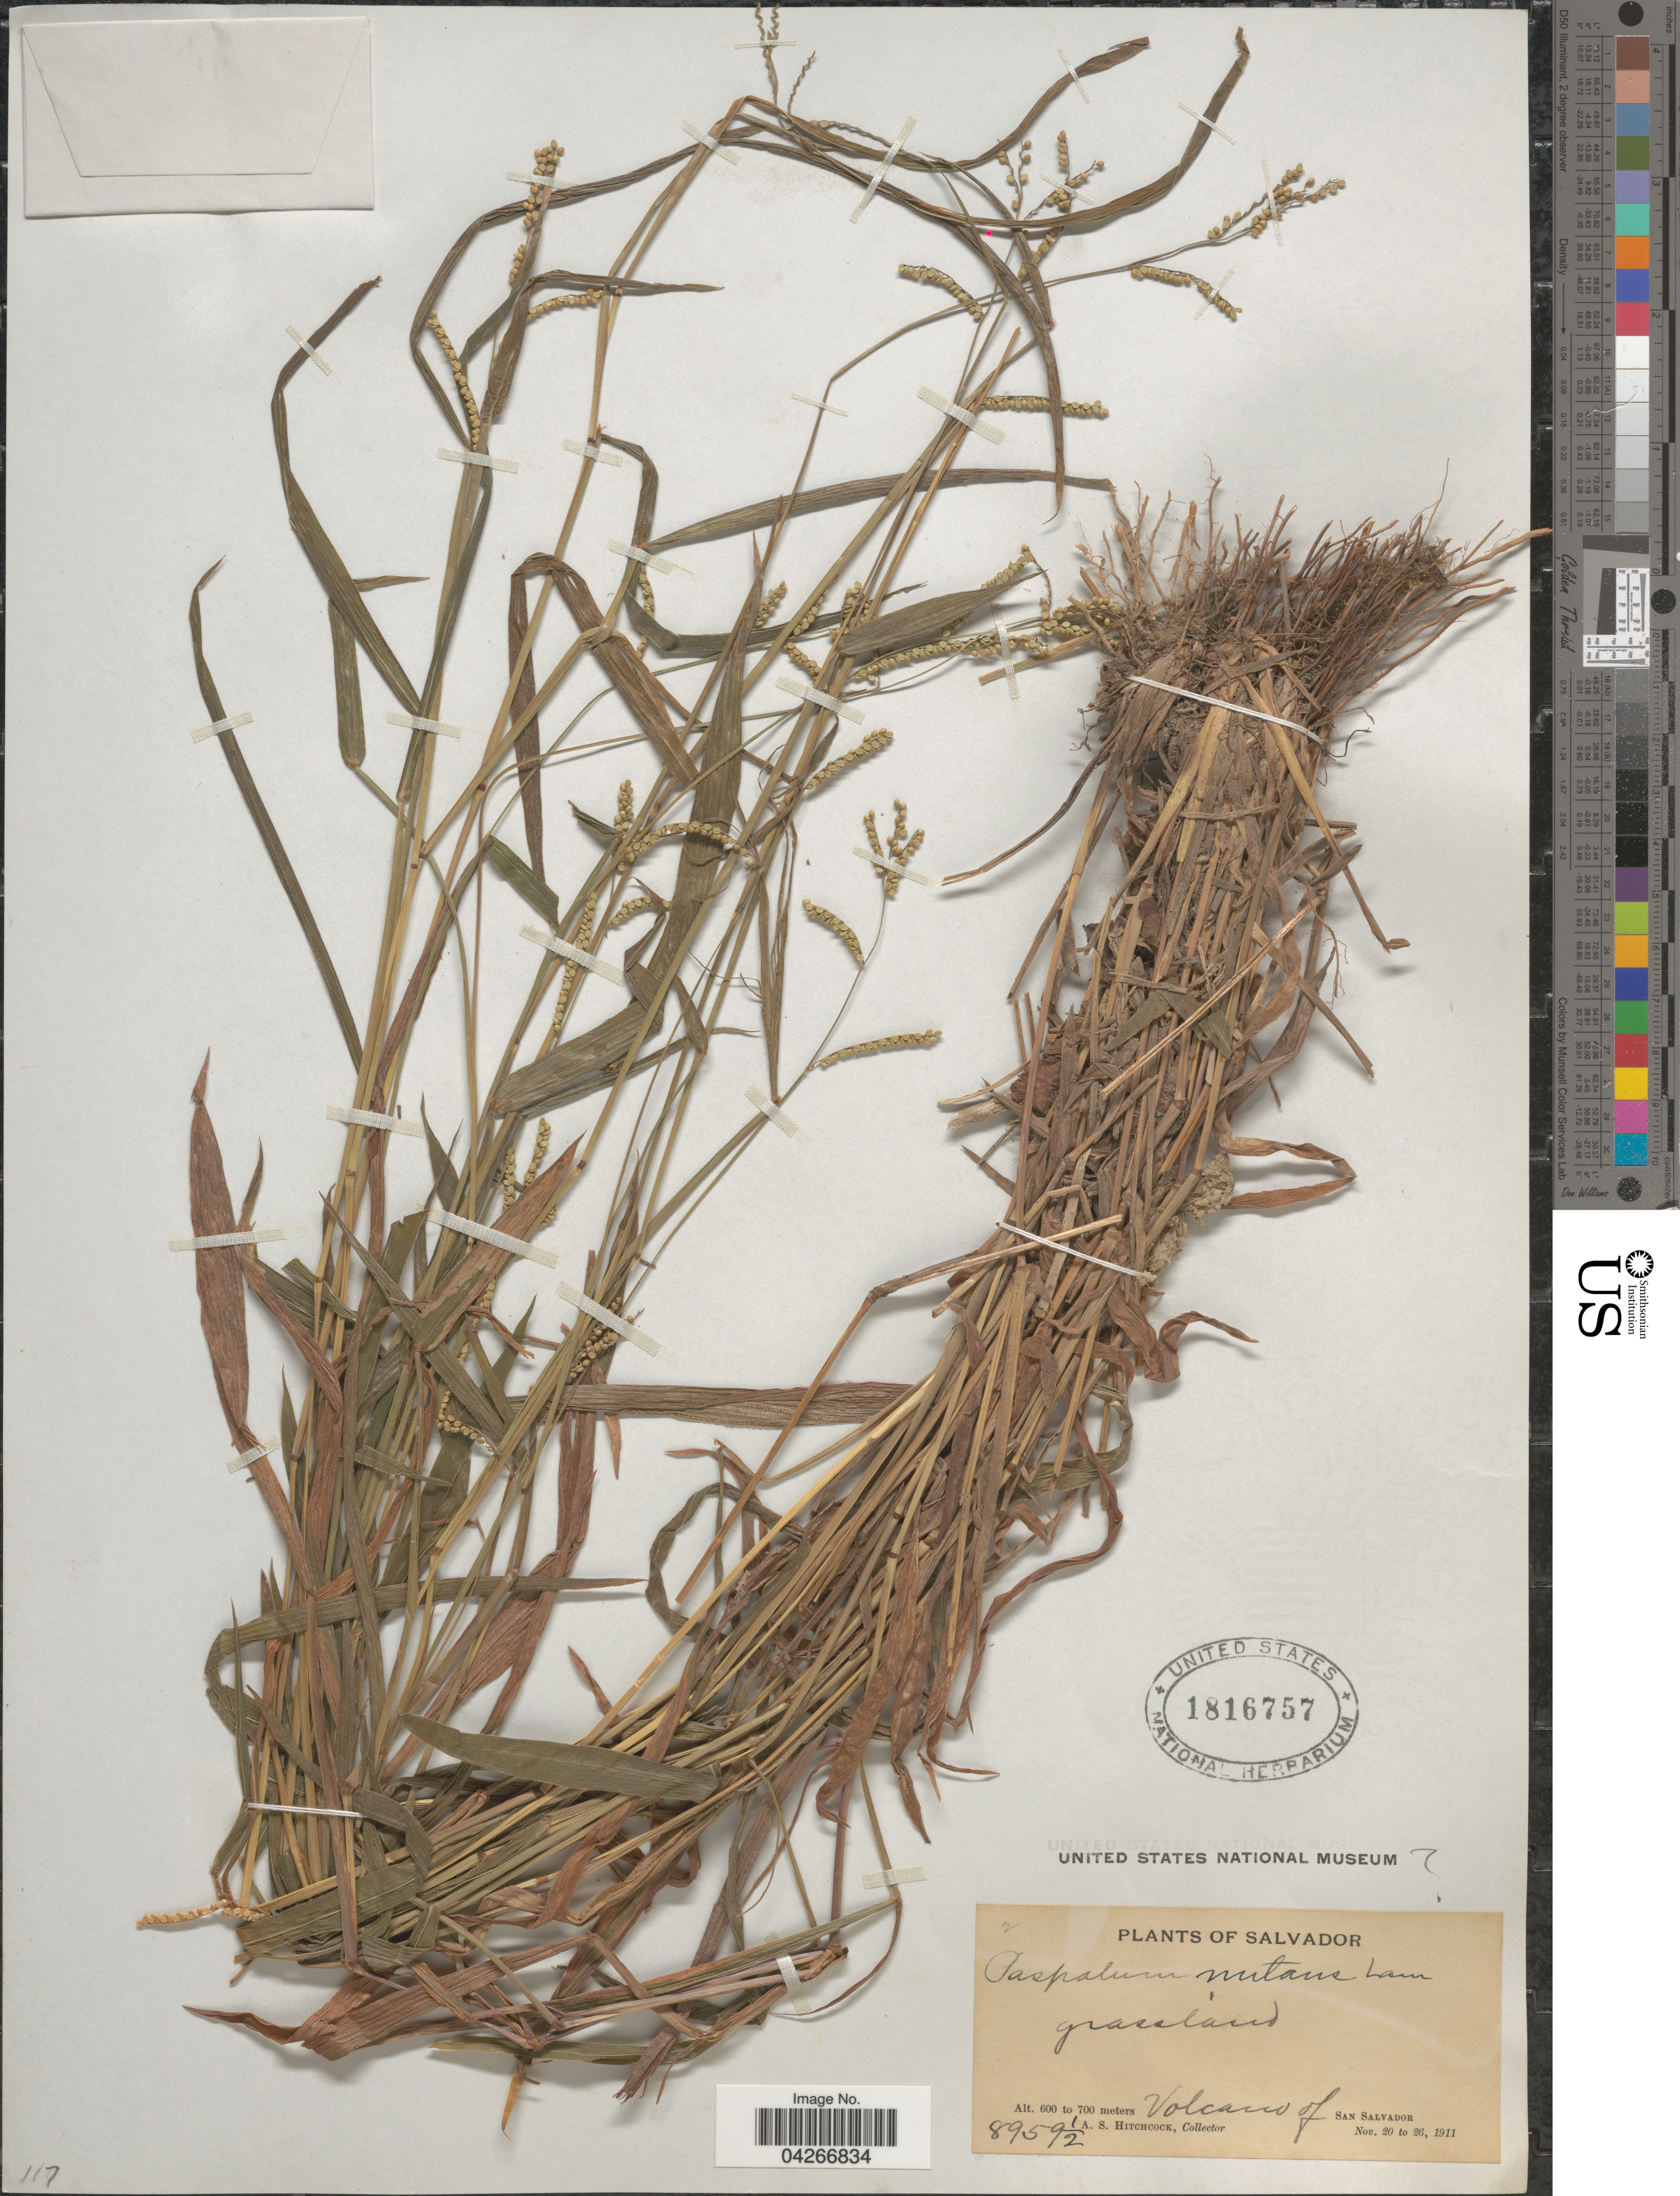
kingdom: Plantae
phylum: Tracheophyta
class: Liliopsida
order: Poales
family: Poaceae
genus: Paspalum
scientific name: Paspalum nutans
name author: Lam.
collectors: A. S. Hitchcock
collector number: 8959½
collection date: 1911-10-20/1911-11-26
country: El Salvador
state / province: San Salvador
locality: Volcano of San Salvador.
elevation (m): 600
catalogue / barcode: US 1816757